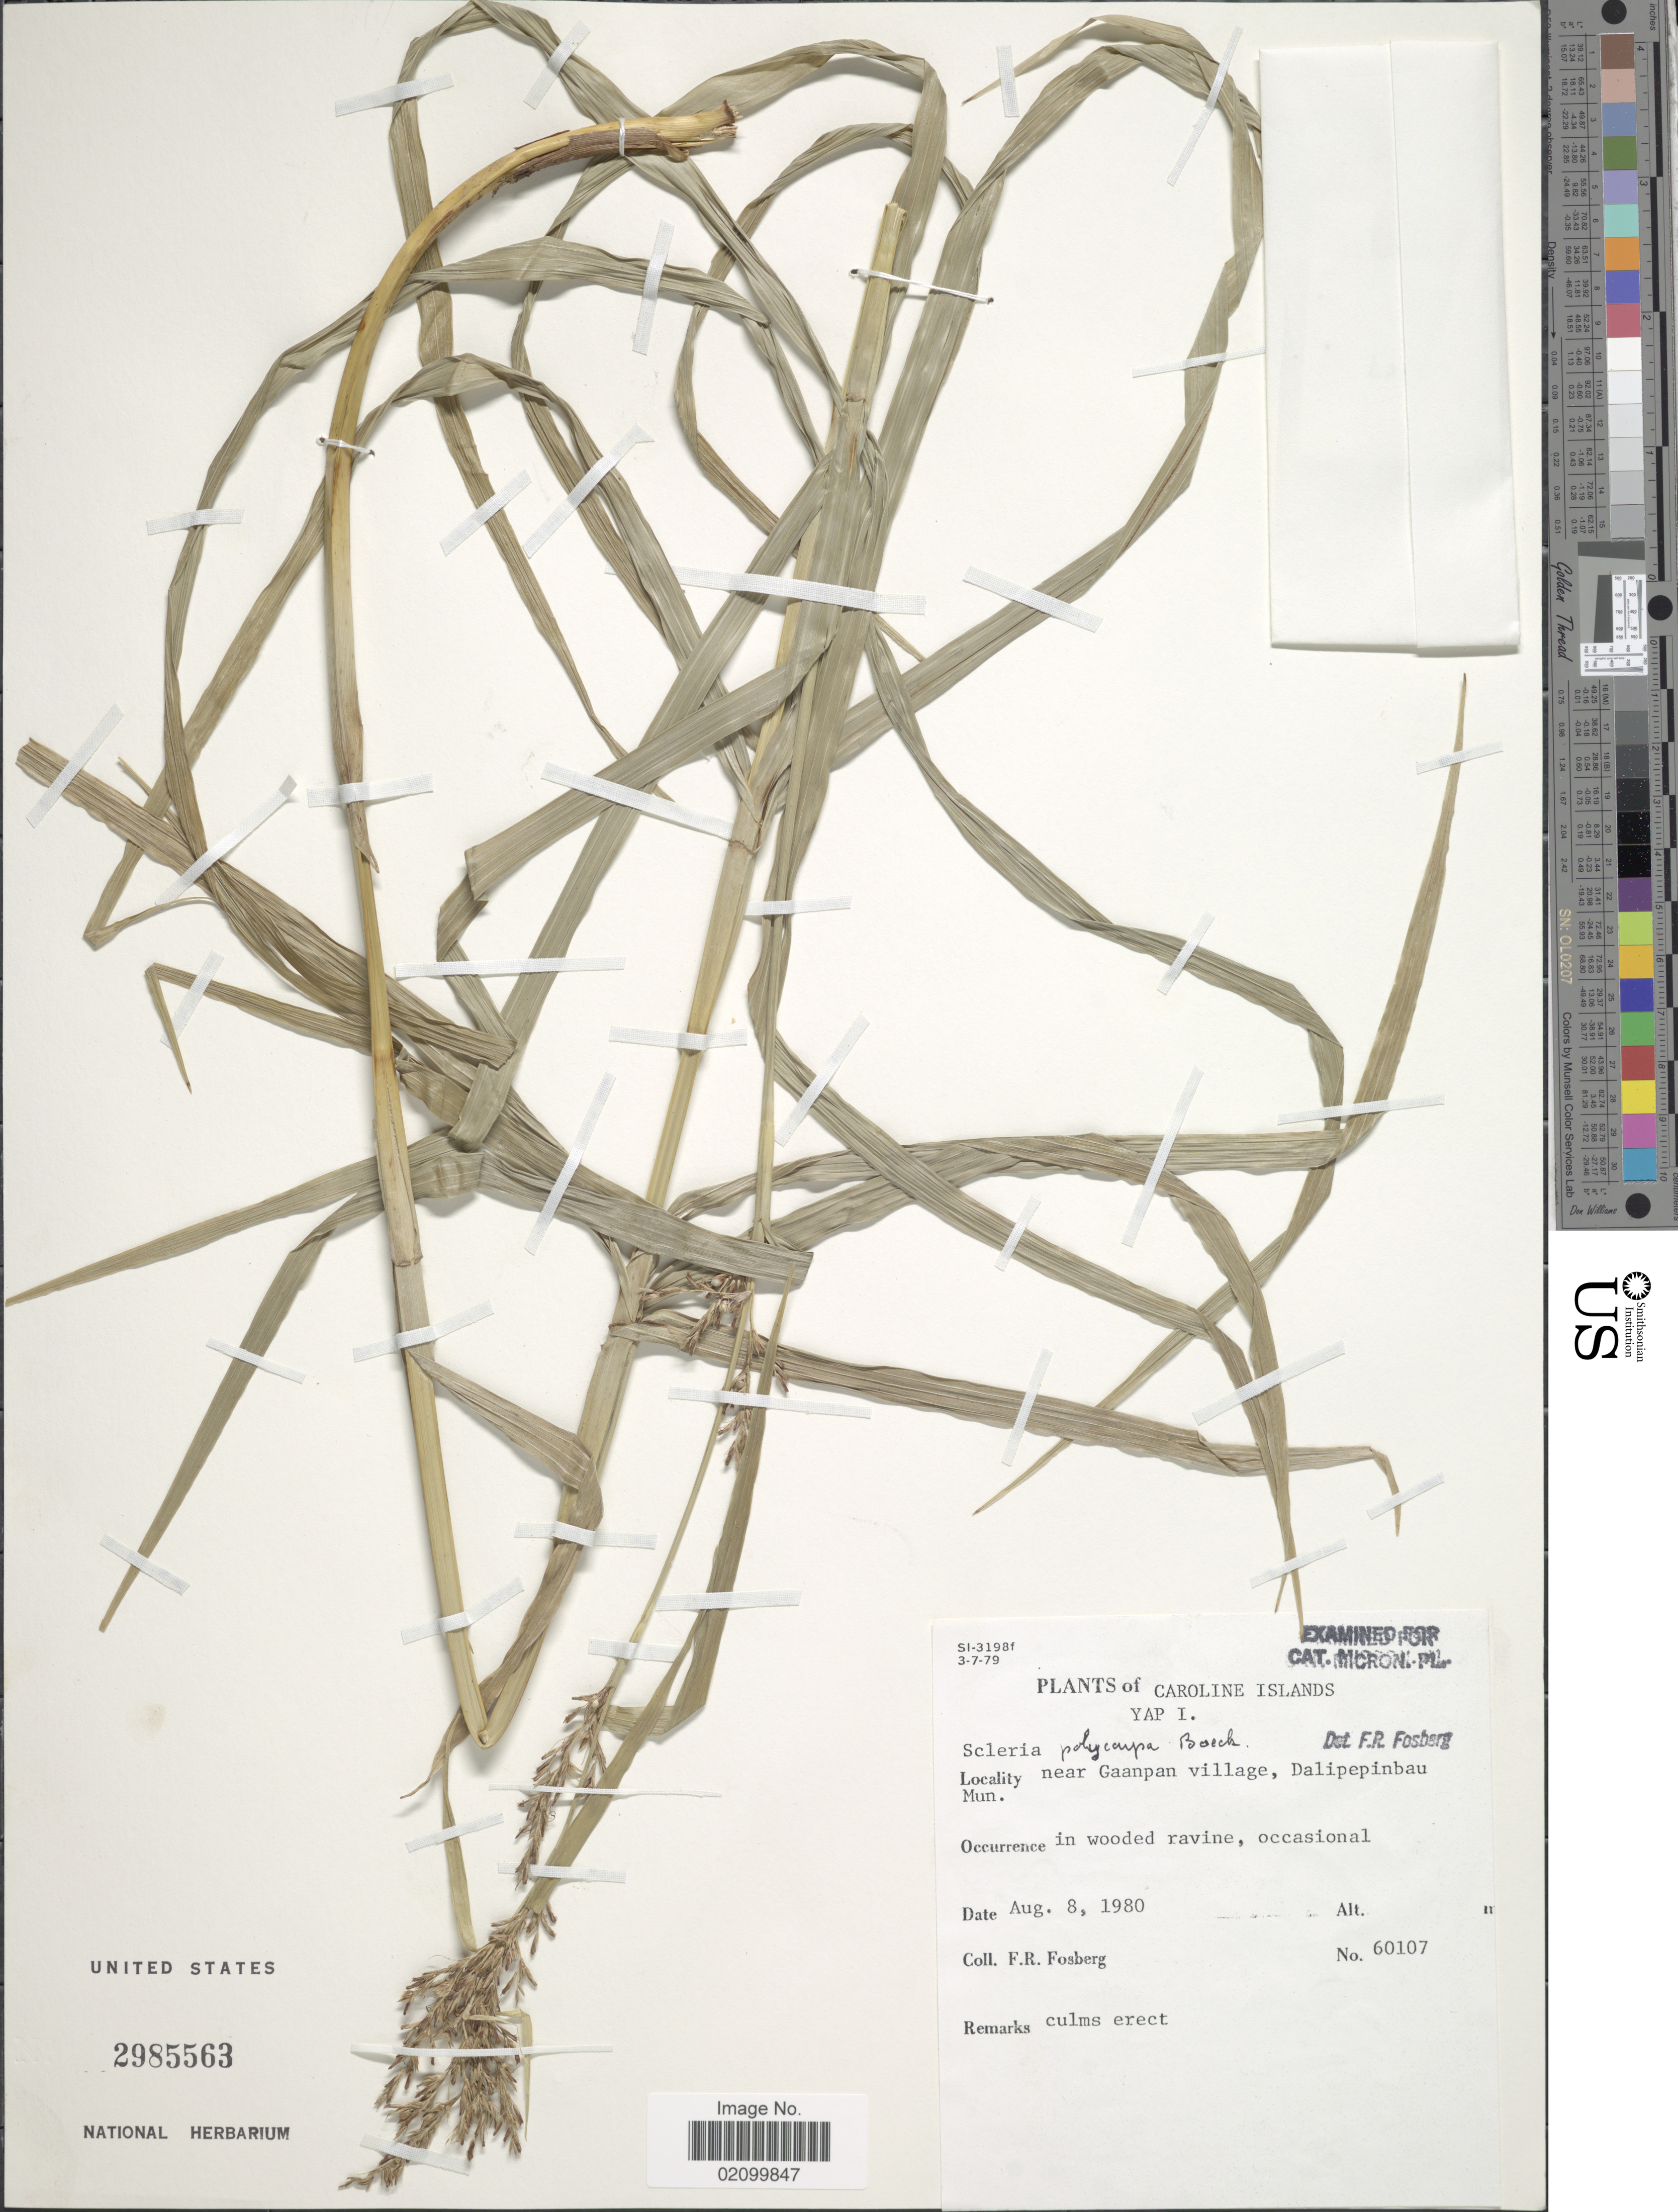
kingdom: Plantae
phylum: Tracheophyta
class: Liliopsida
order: Poales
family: Cyperaceae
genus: Scleria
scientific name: Scleria polycarpa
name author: Boeckeler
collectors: F. R. Fosberg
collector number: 60107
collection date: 1980-08-08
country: Micronesia, Federated States of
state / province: Yap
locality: Caroline Islands, Yap I., near Gaanpan village, Dalipepinbau Mun.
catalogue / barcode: US 2985563